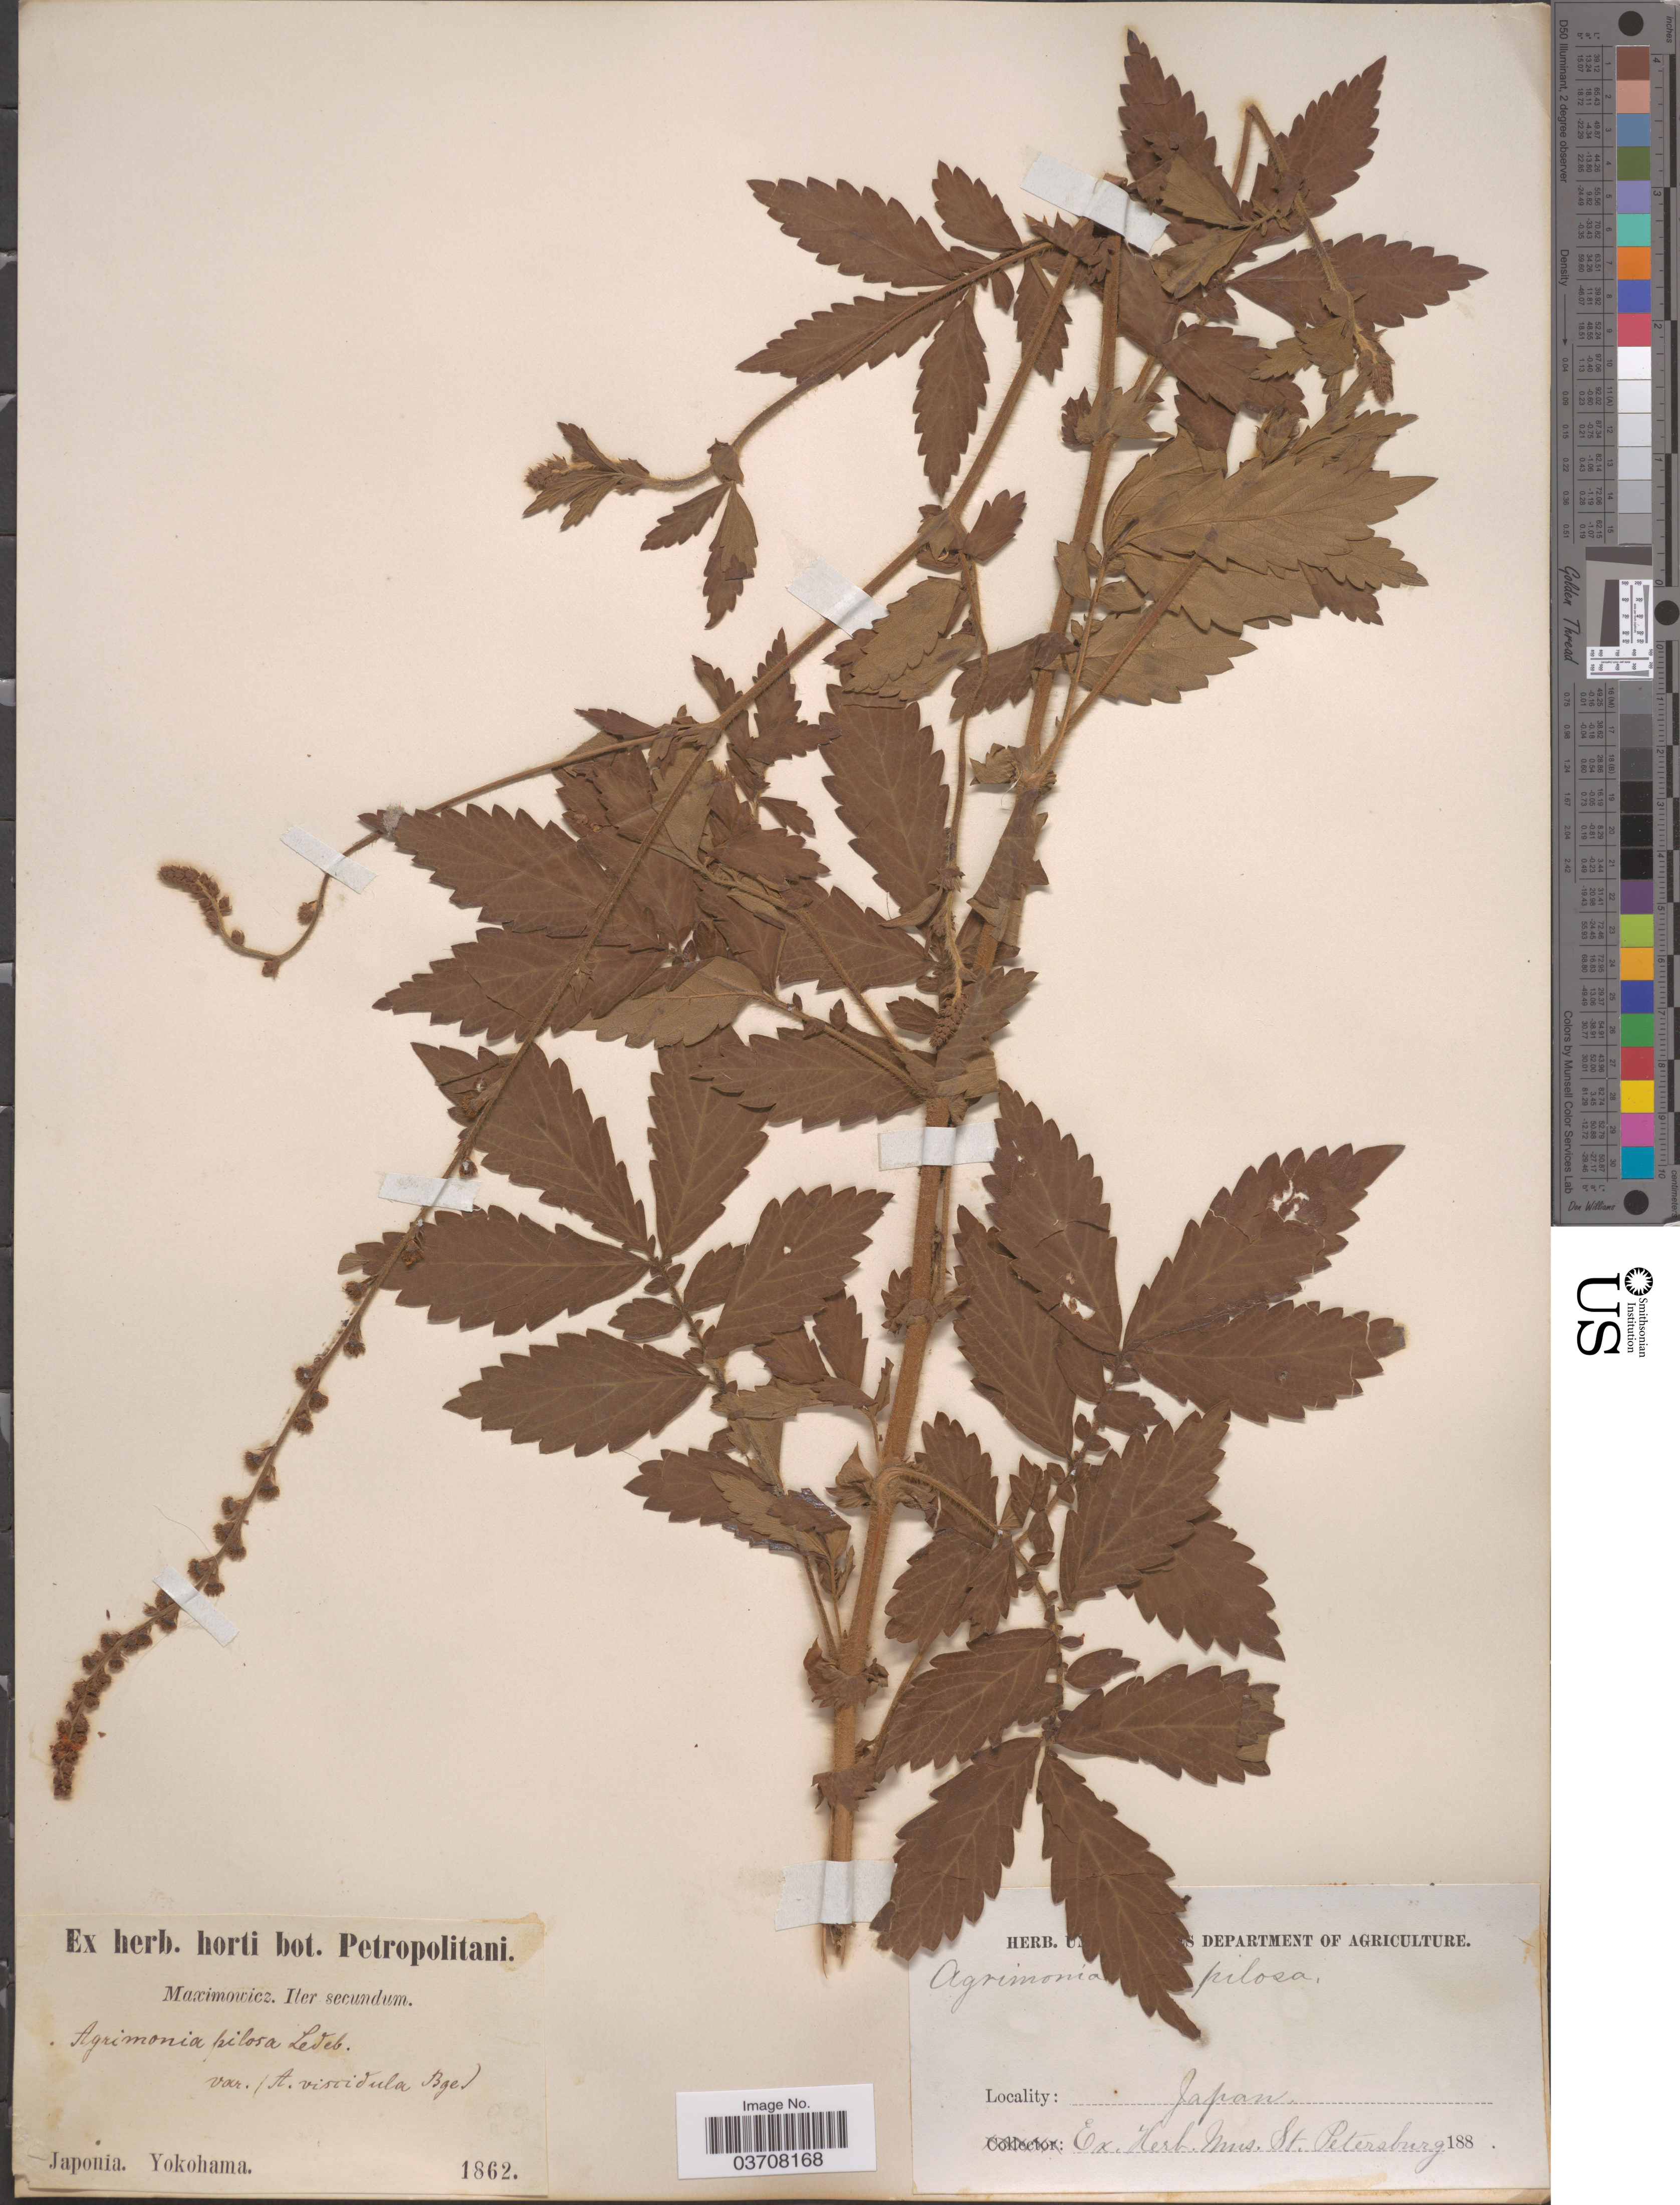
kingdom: Plantae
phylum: Tracheophyta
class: Magnoliopsida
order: Rosales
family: Rosaceae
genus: Agrimonia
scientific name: Agrimonia pilosa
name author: Ledeb.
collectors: Maximowicz, --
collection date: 1862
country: Japan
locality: Yokohama.